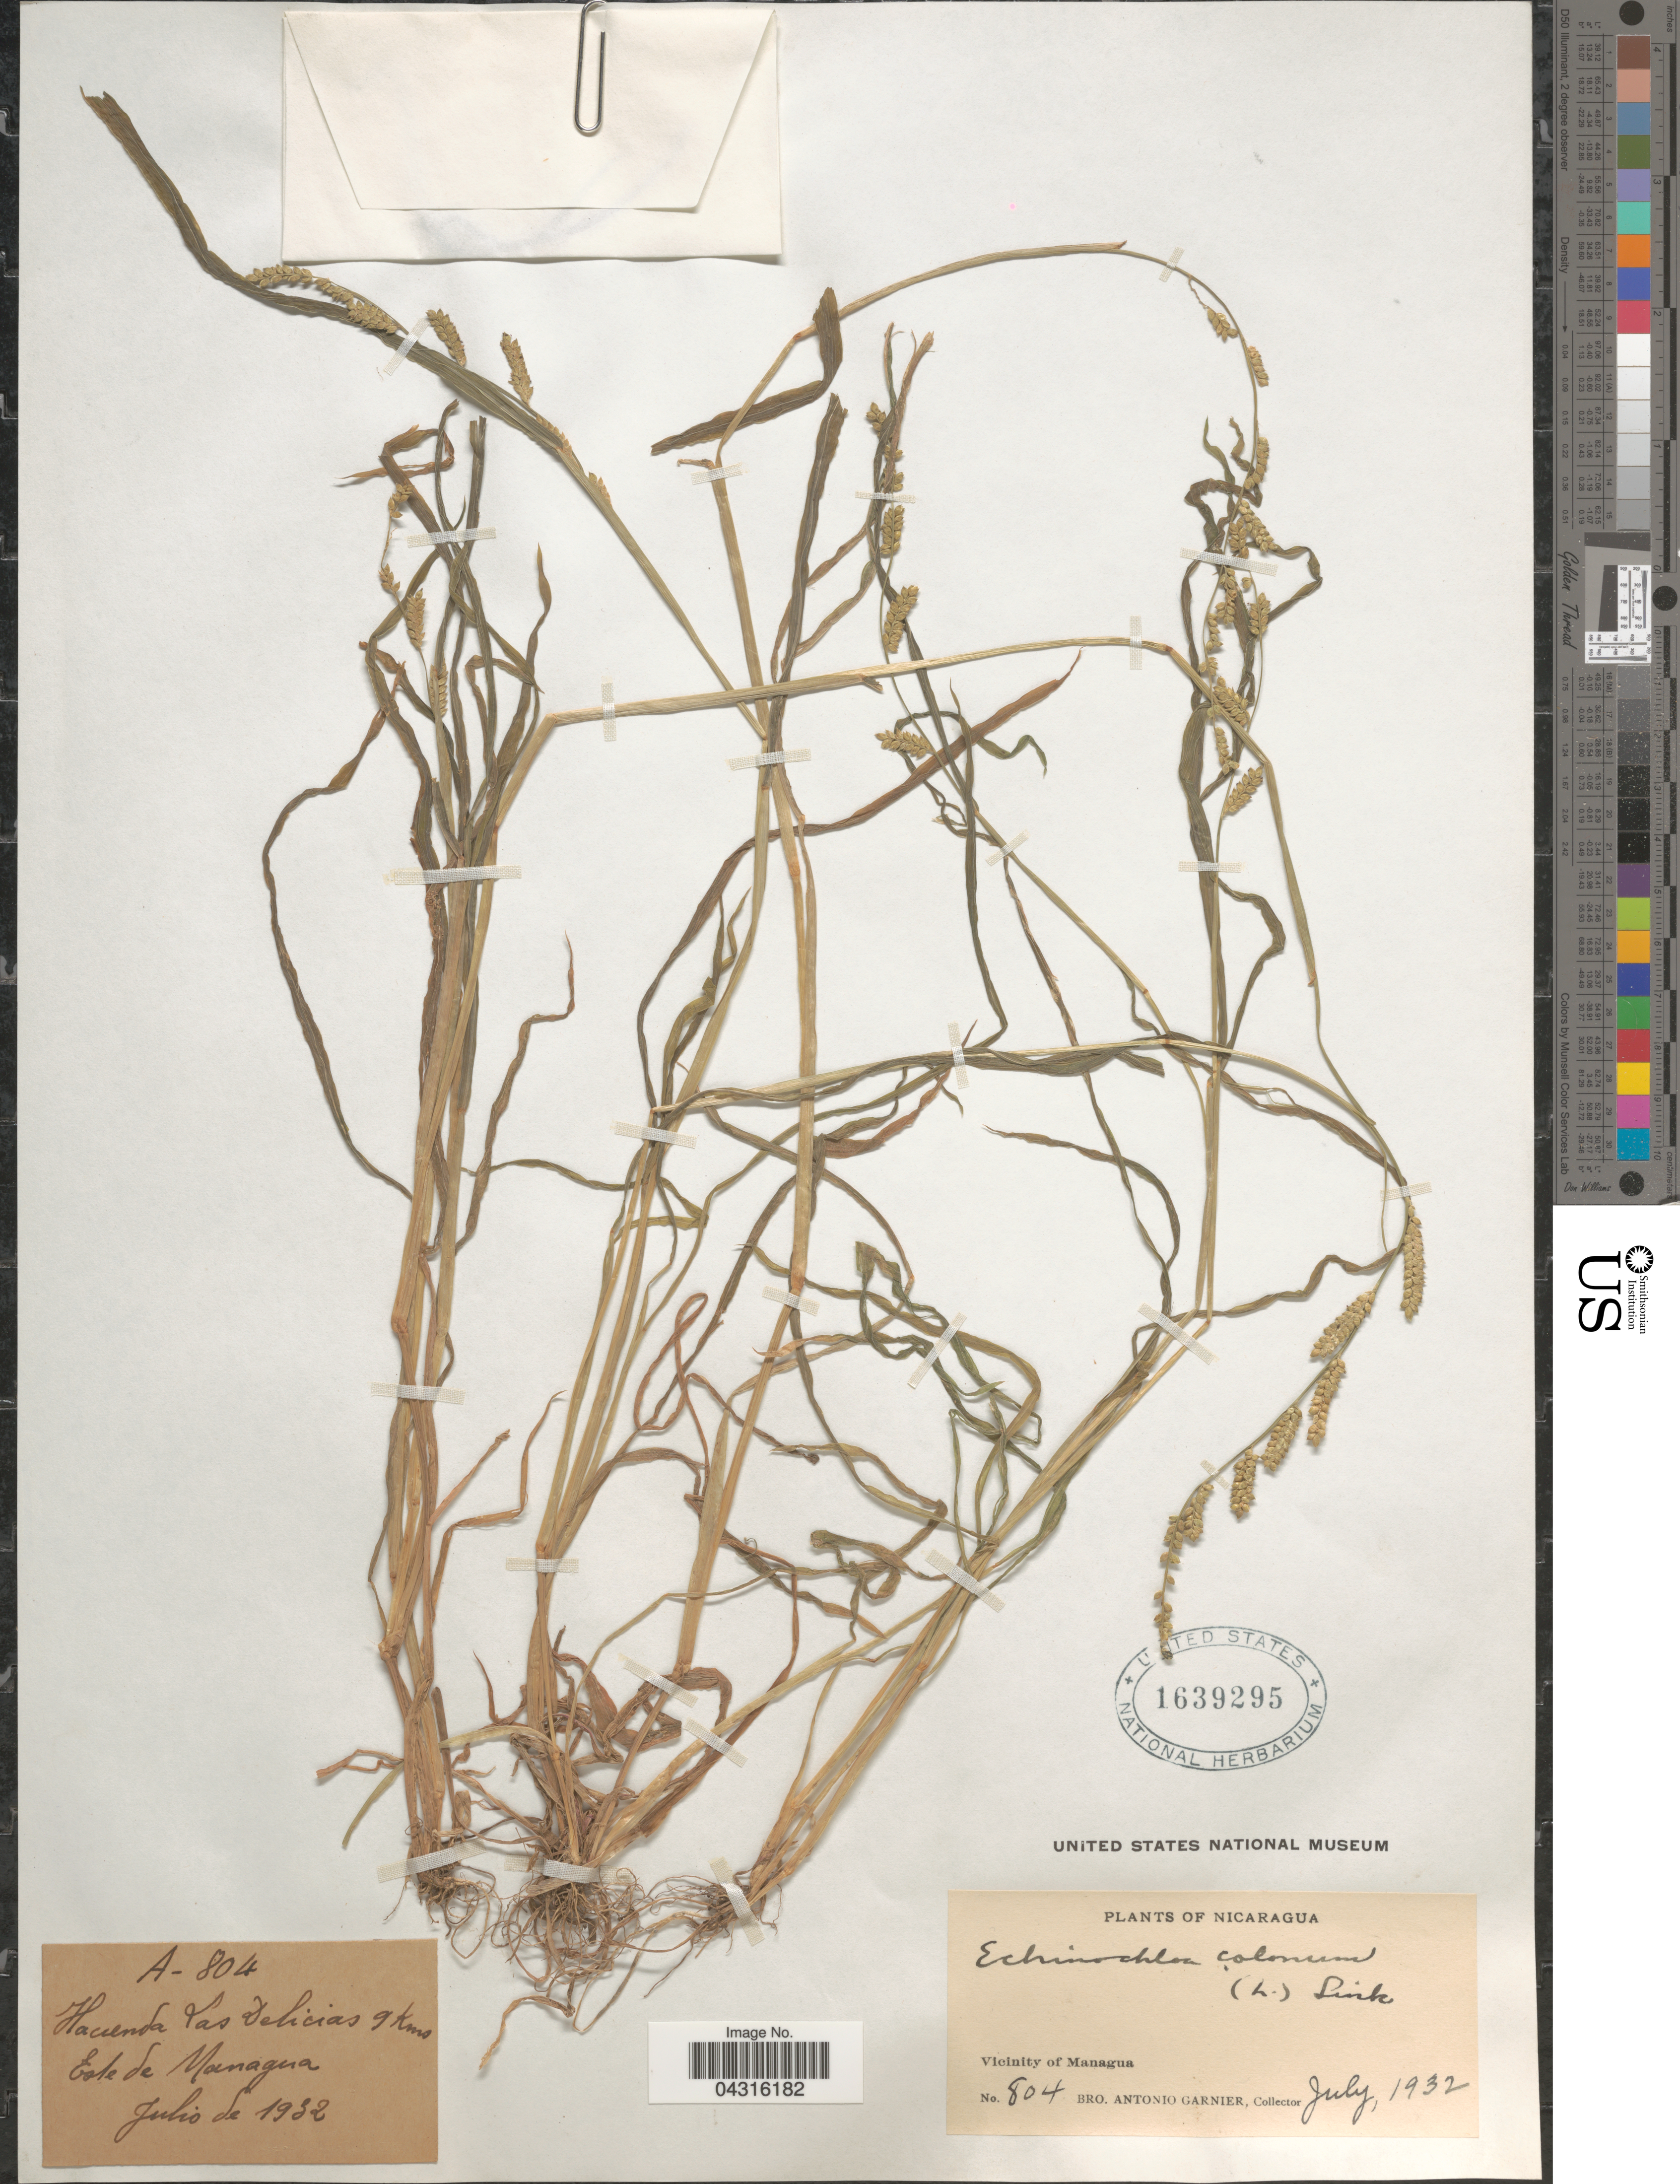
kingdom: Plantae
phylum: Tracheophyta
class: Liliopsida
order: Poales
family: Poaceae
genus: Echinochloa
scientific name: Echinochloa colona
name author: (L.) Link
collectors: Bro. A. Garnier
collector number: A-804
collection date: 1932-07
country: Nicaragua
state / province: Managua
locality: Hacienda Las Delicias 9 Kms Este de Managua. Vicinity of Managua.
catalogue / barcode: US 1639295